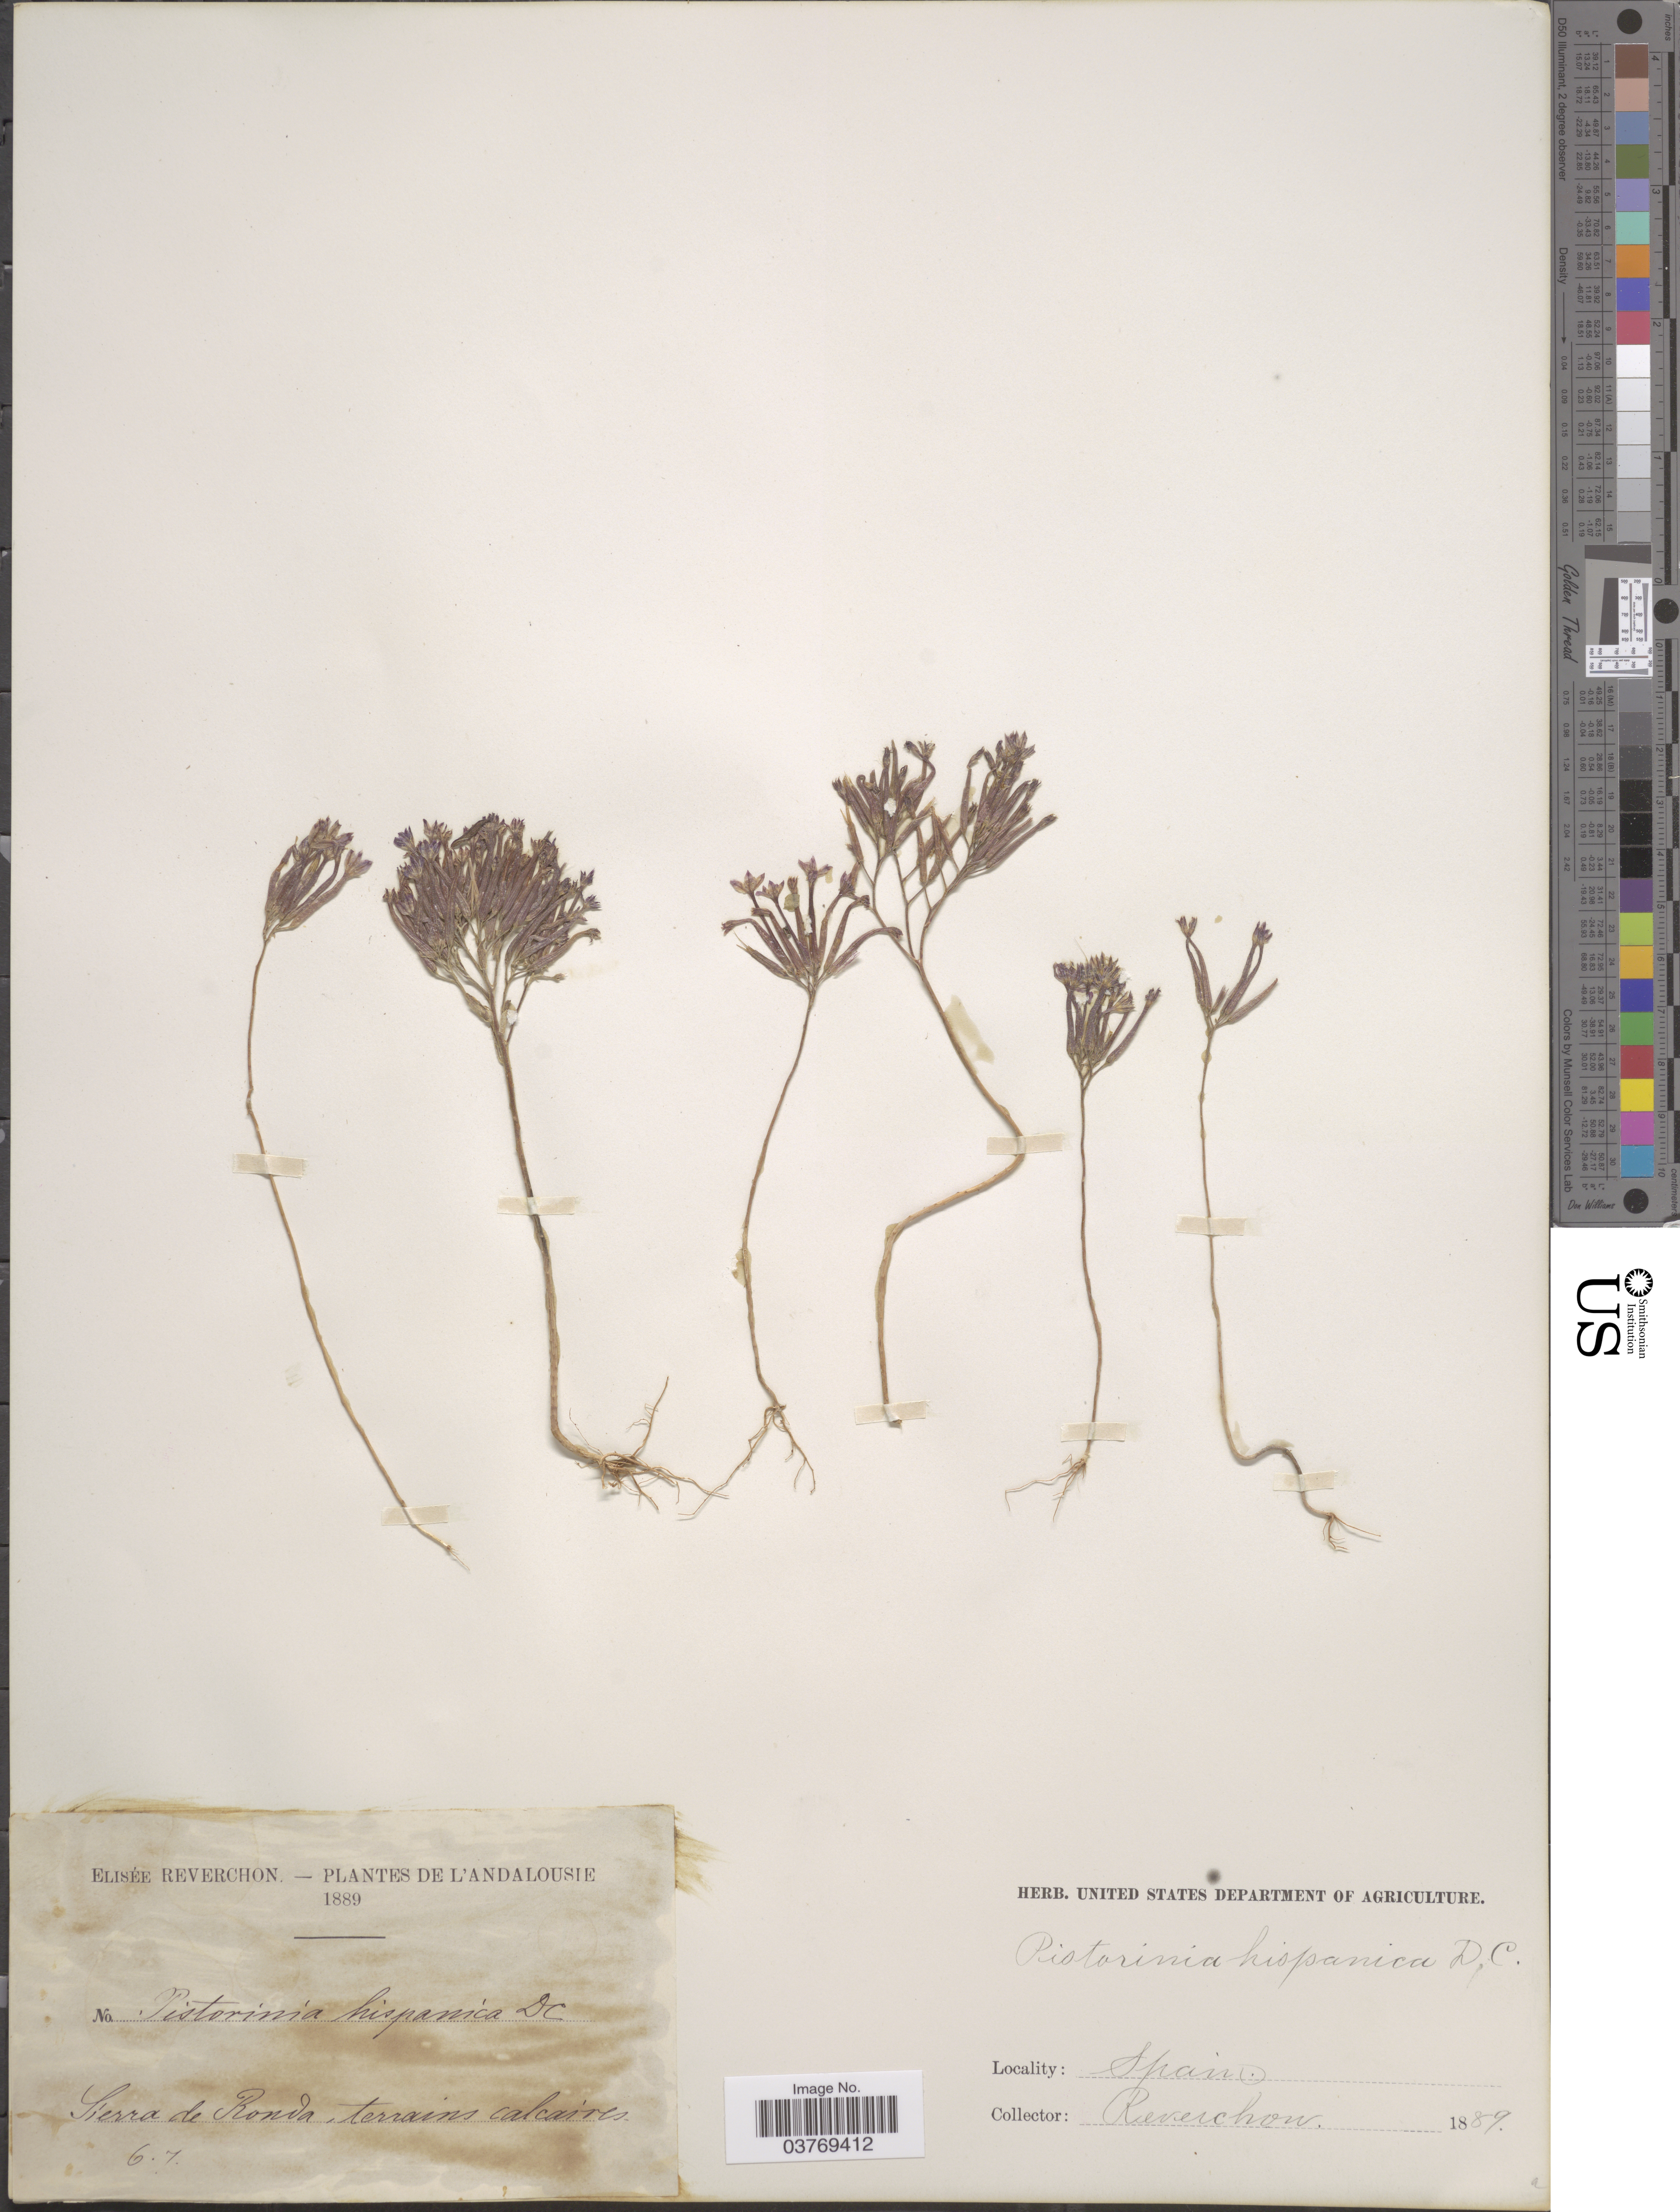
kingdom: Plantae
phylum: Tracheophyta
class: Magnoliopsida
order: Saxifragales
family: Crassulaceae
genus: Pistorinia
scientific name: Pistorinia hispanica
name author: (L.) DC.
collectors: E. Reverchon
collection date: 1889-07-06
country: Spain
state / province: Andalucía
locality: L'Andalousie. Sierra de Ronda terrains calcaires.